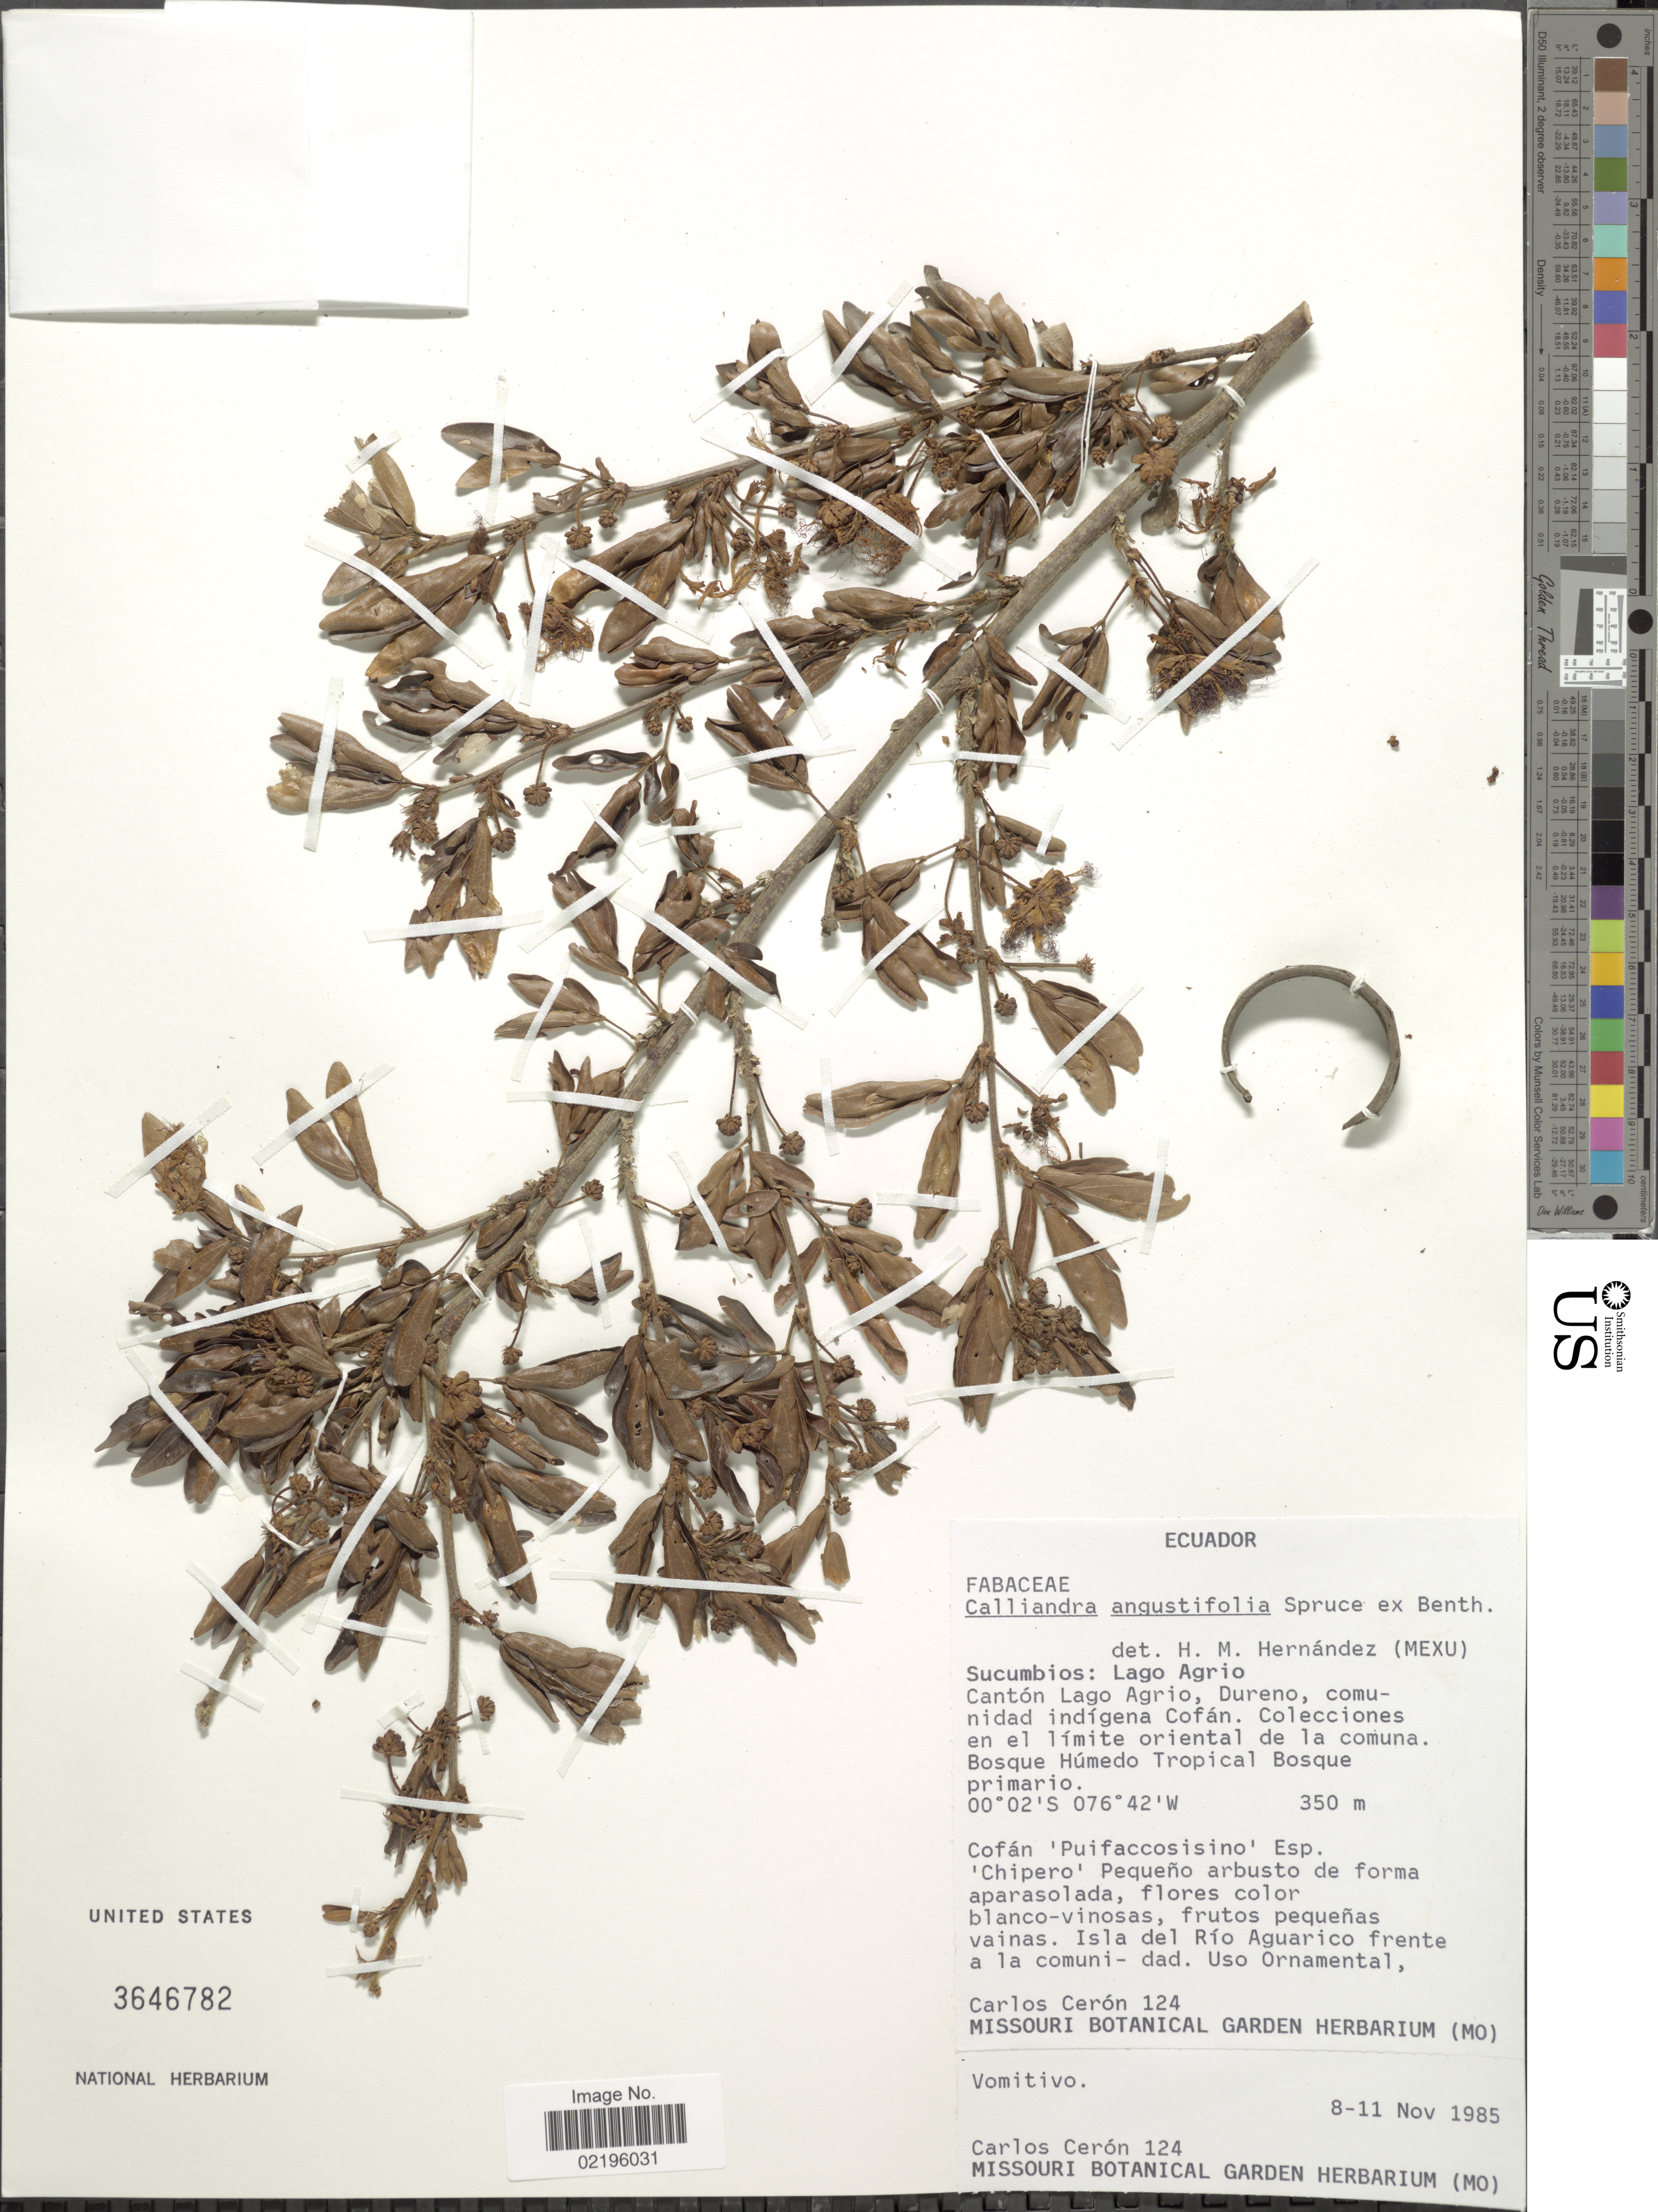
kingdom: Plantae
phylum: Tracheophyta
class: Magnoliopsida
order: Fabales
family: Fabaceae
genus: Calliandra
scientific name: Calliandra angustifolia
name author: Spruce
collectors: C. E. Cerón M.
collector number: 124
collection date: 1985-11-08/1985-11-11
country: Ecuador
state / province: Sucumbíos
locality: Lago Agrio. Canton Lago Agrio, Dureno, comunidad indigena Cofan. Colecciones en el limite oriental de la comuna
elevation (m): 350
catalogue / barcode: US 3646782